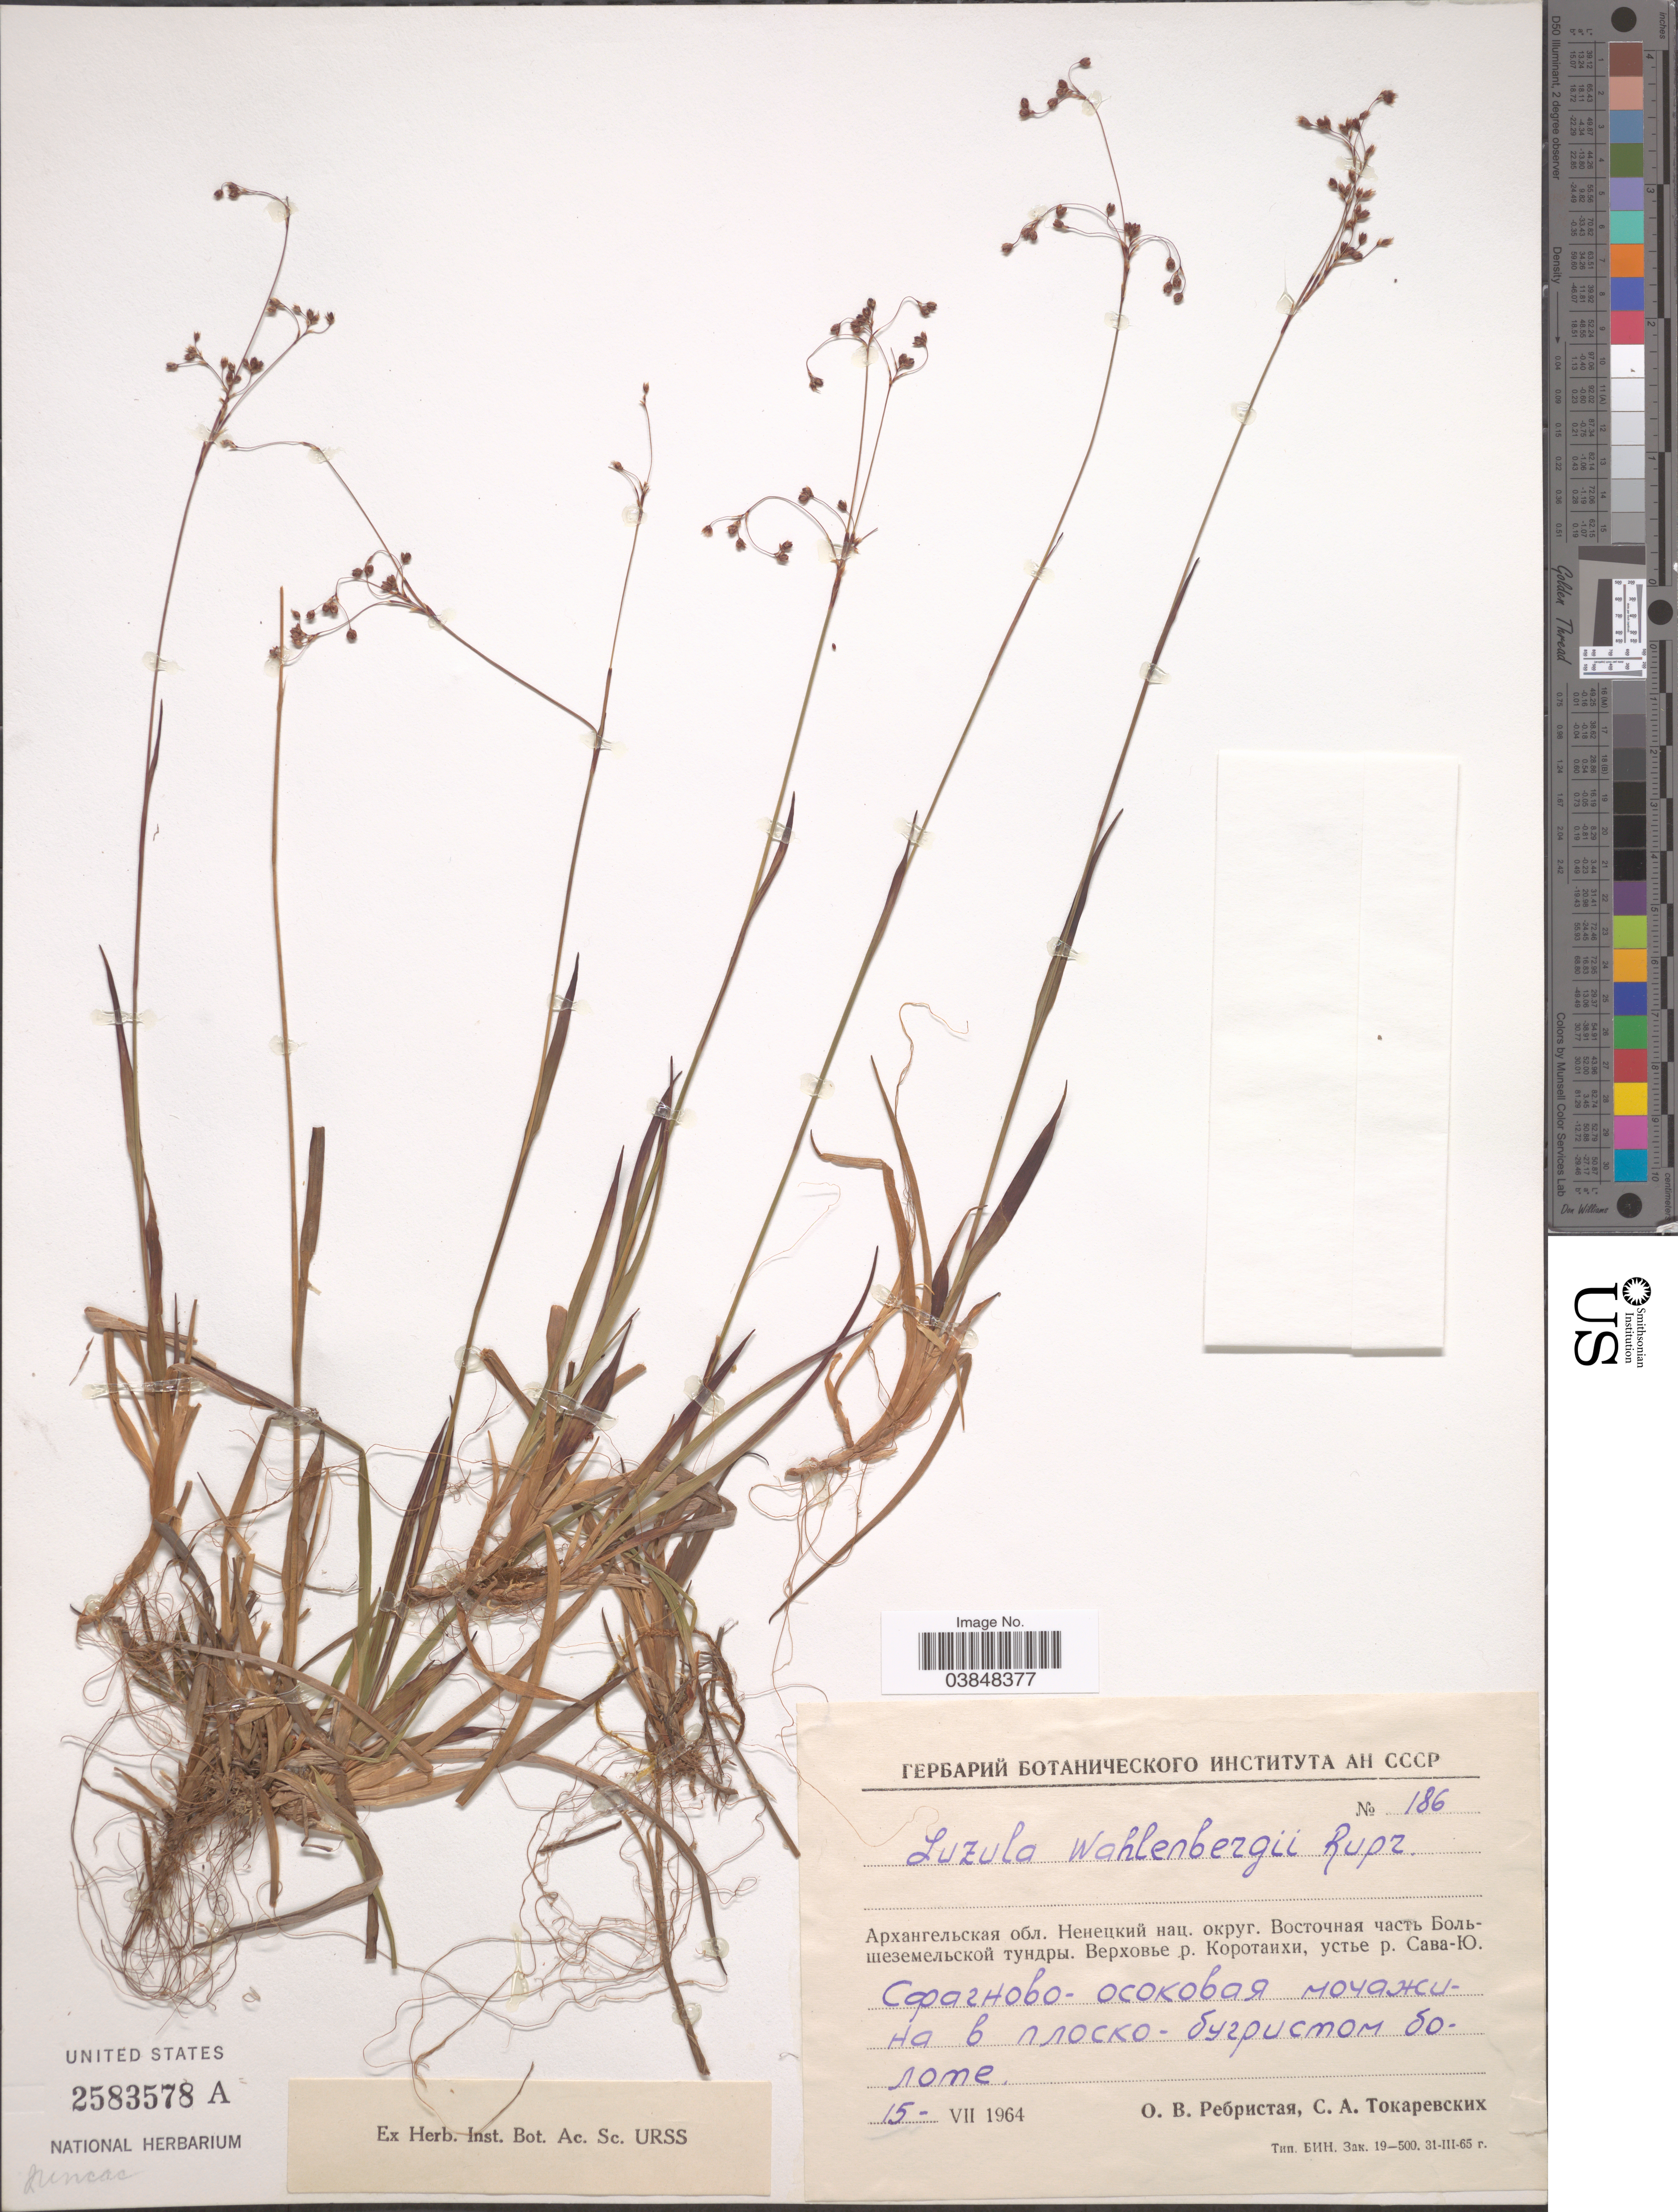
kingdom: Plantae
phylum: Tracheophyta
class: Liliopsida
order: Poales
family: Juncaceae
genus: Luzula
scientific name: Luzula wahlenbergii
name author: Rupr.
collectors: X & X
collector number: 186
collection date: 1964-07-15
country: Russian Federation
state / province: Arkhangelsk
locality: Nenets Autonomous Okrug, river Korotaikha, estuary of river Sava-U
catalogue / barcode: US 2583578A